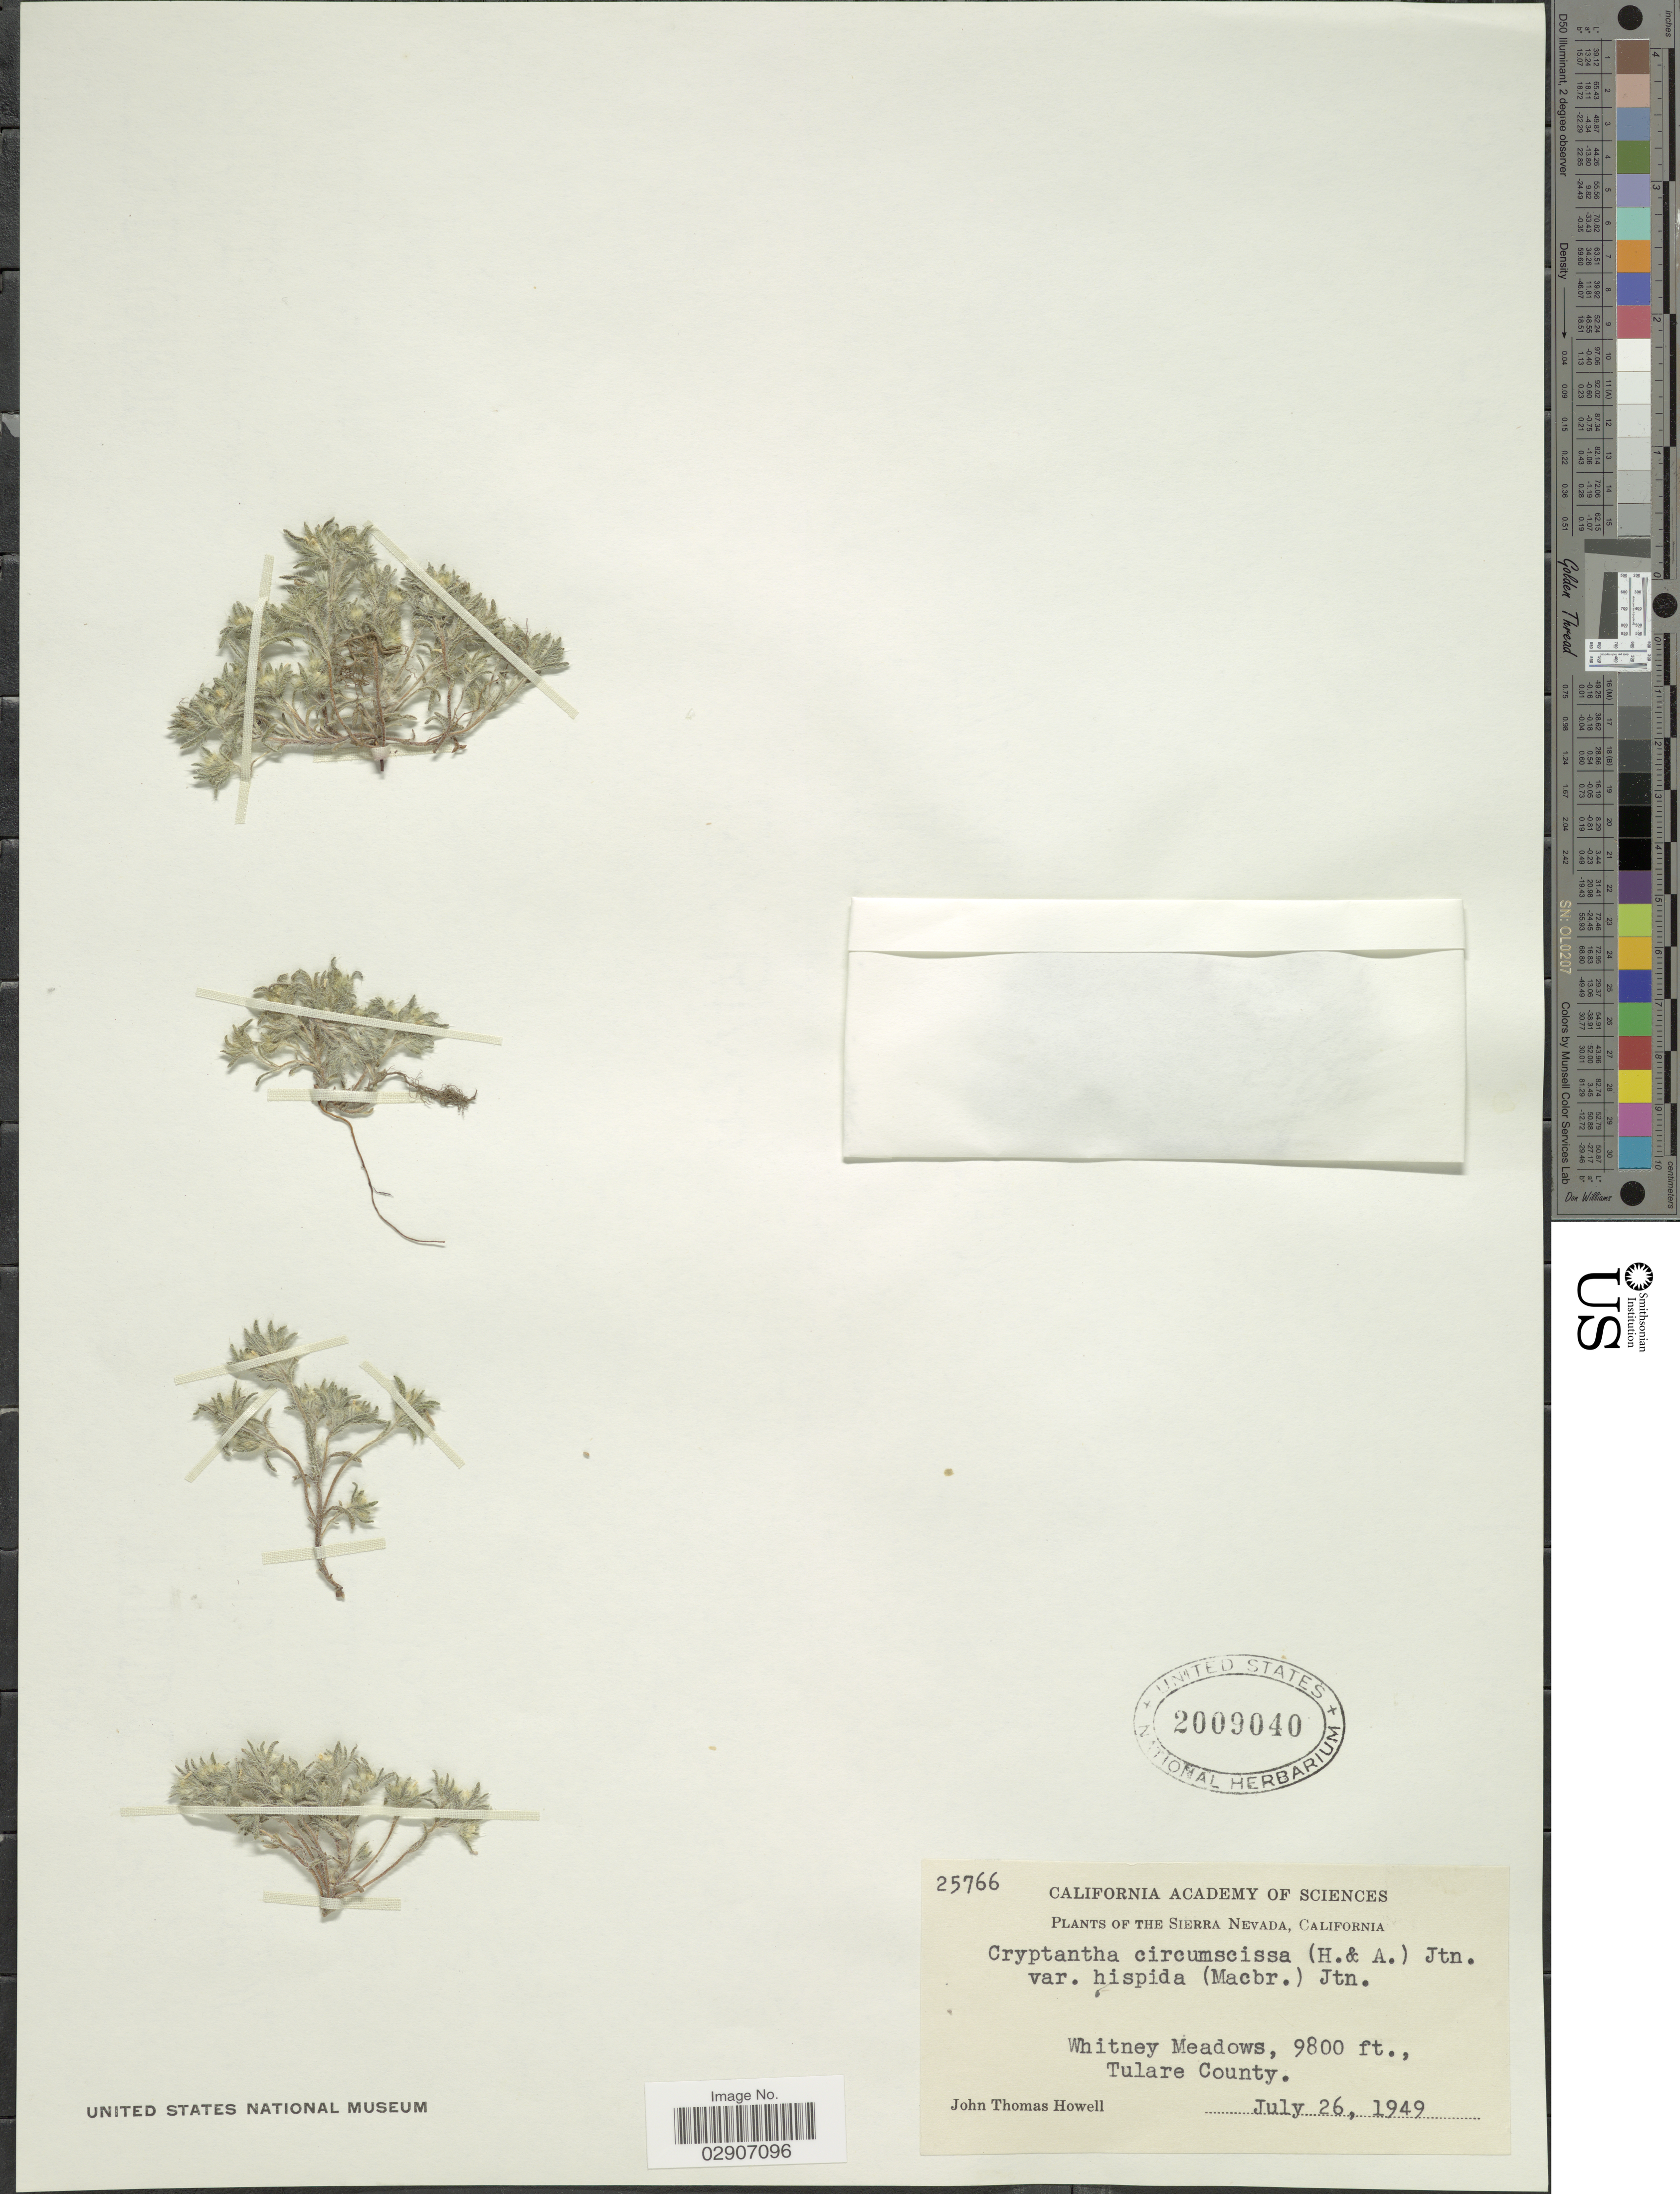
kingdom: Plantae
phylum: Tracheophyta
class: Magnoliopsida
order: Boraginales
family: Boraginaceae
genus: Cryptantha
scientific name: Cryptantha circumscissa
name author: (Hook. & Arn.) I.M. Johnst.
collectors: J. T. Howell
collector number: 25766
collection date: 1949-07-26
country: United States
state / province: California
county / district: Tulare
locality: The Sierra Nevada. Whitney Meadows. Tulare County.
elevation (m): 2987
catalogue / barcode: US 2009040